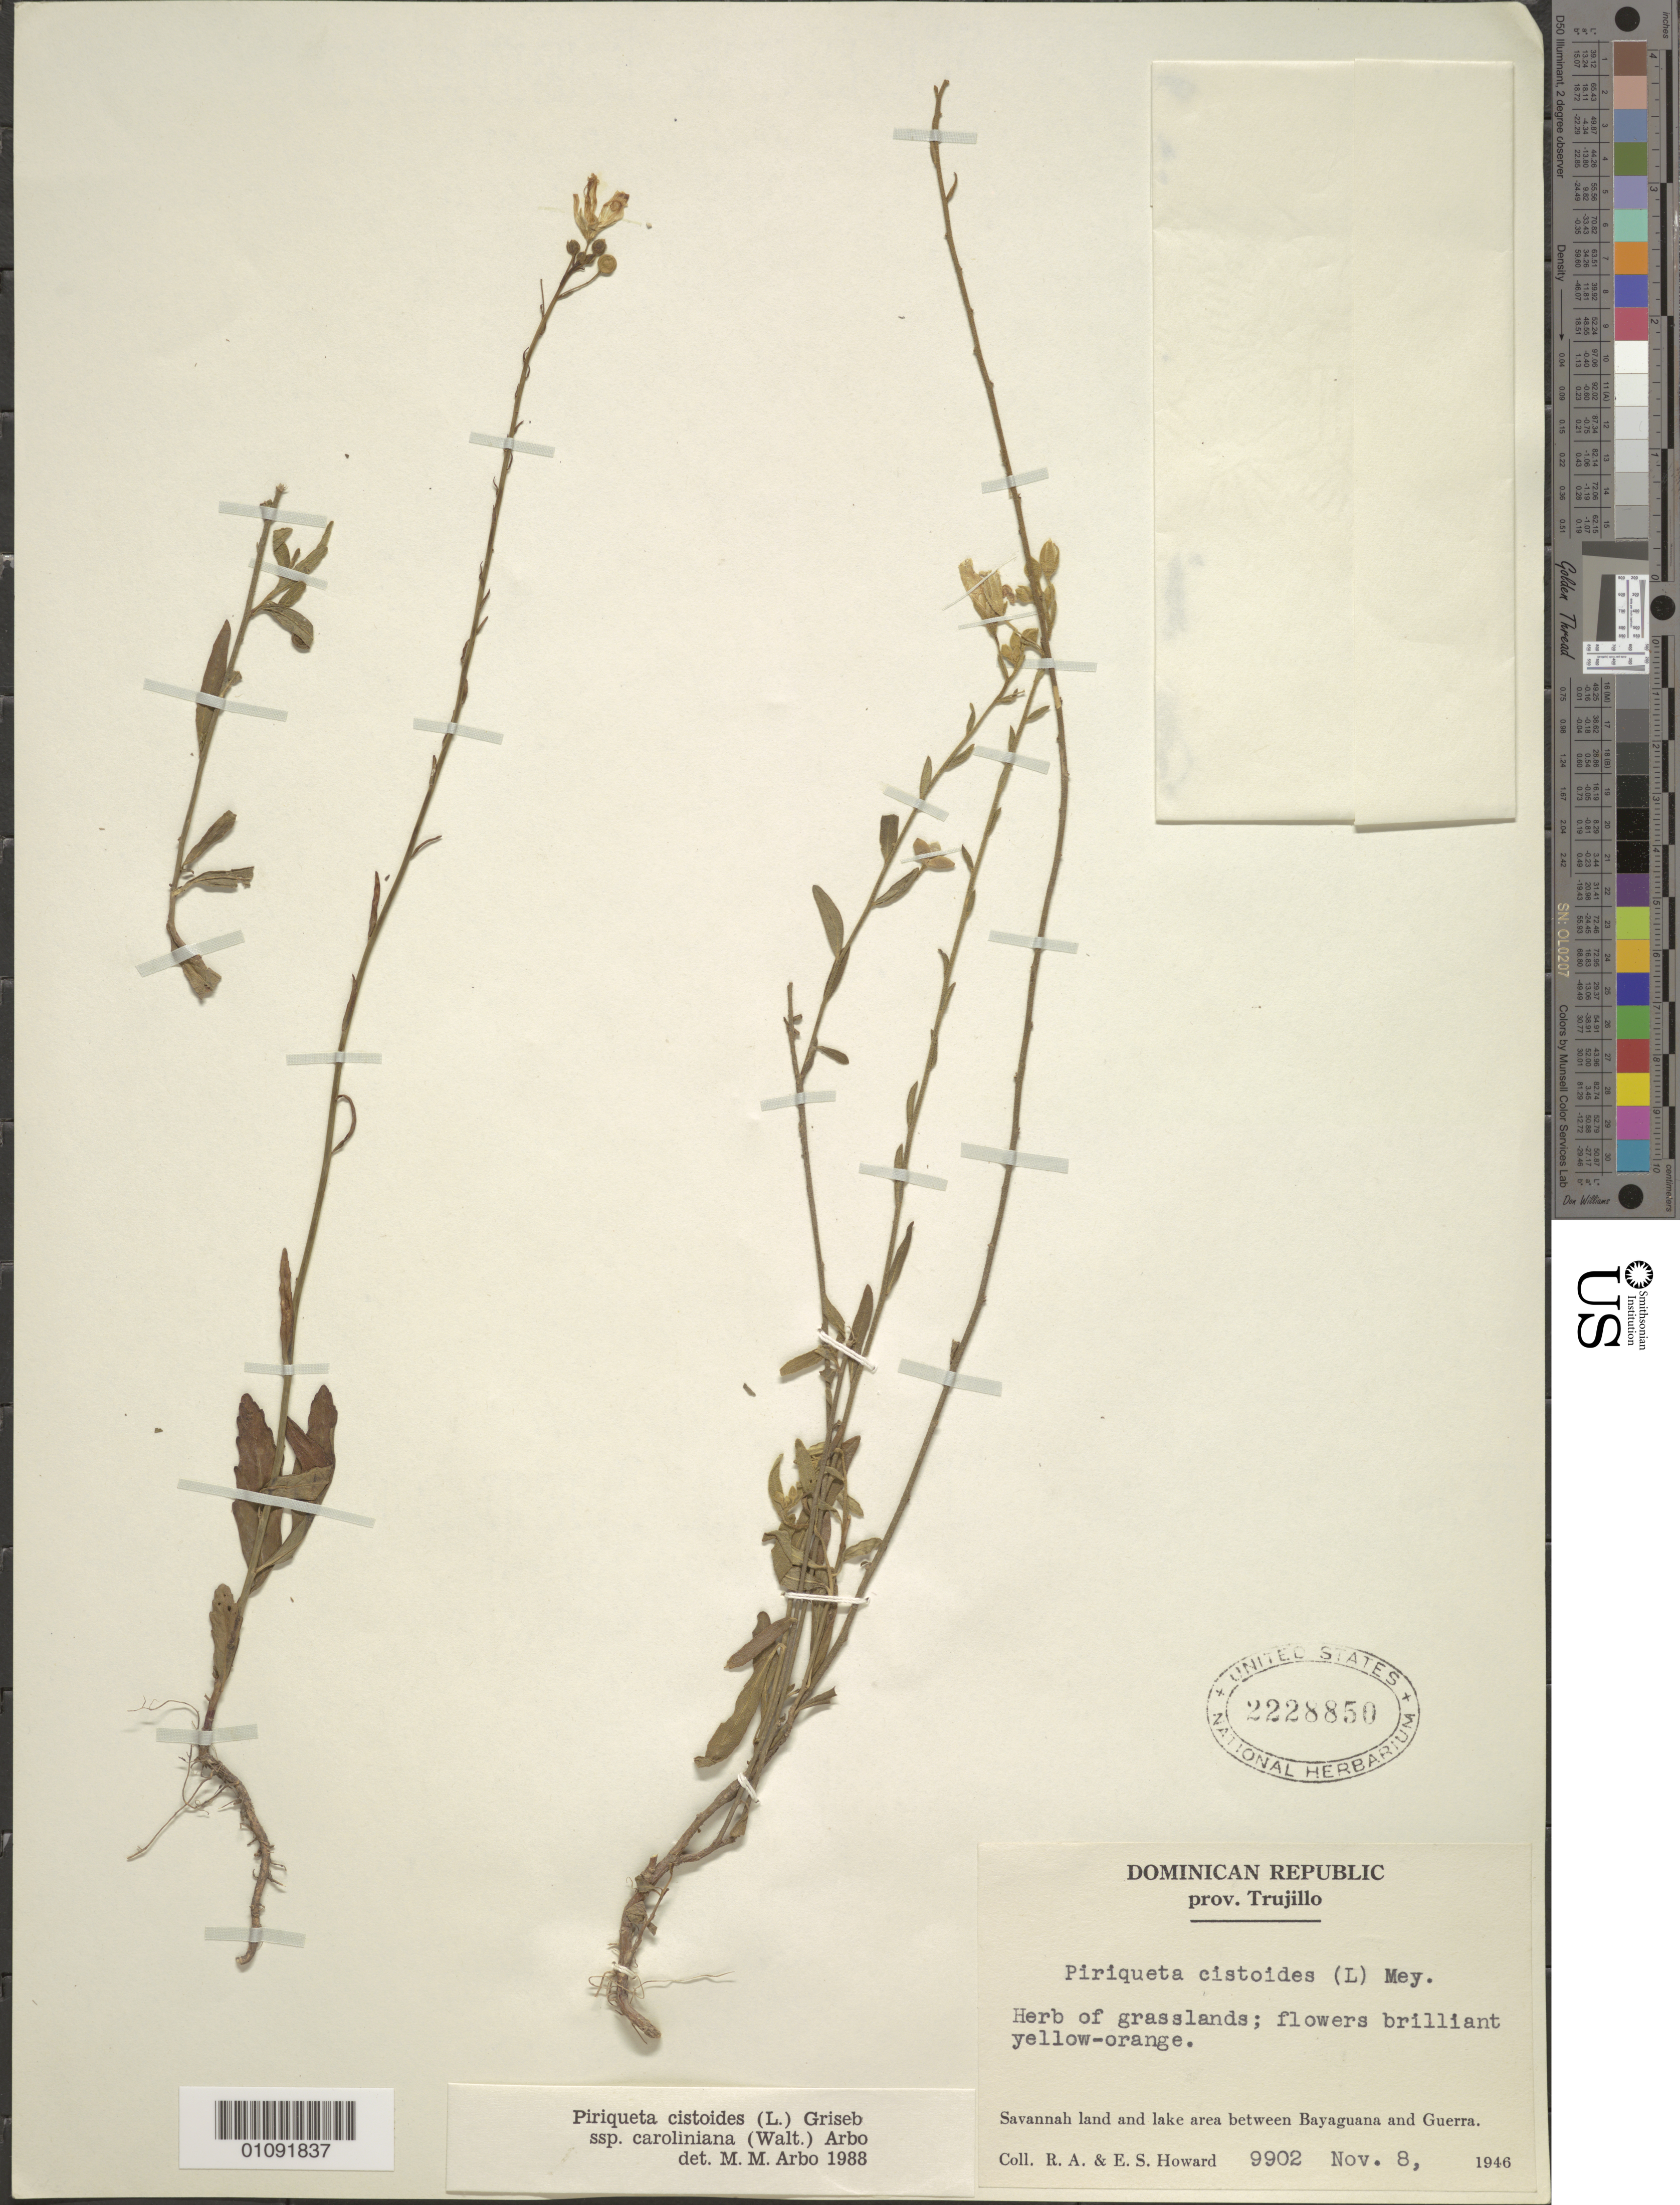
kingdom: Plantae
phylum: Tracheophyta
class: Magnoliopsida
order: Malpighiales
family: Turneraceae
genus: Piriqueta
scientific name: Piriqueta cistoides subsp. caroliniana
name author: (Walter) Arbo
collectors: E. S. Howard & R. A. Howard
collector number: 9902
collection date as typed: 08 Nov 1946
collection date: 1946-11-08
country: Dominican Republic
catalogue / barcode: US 2228850